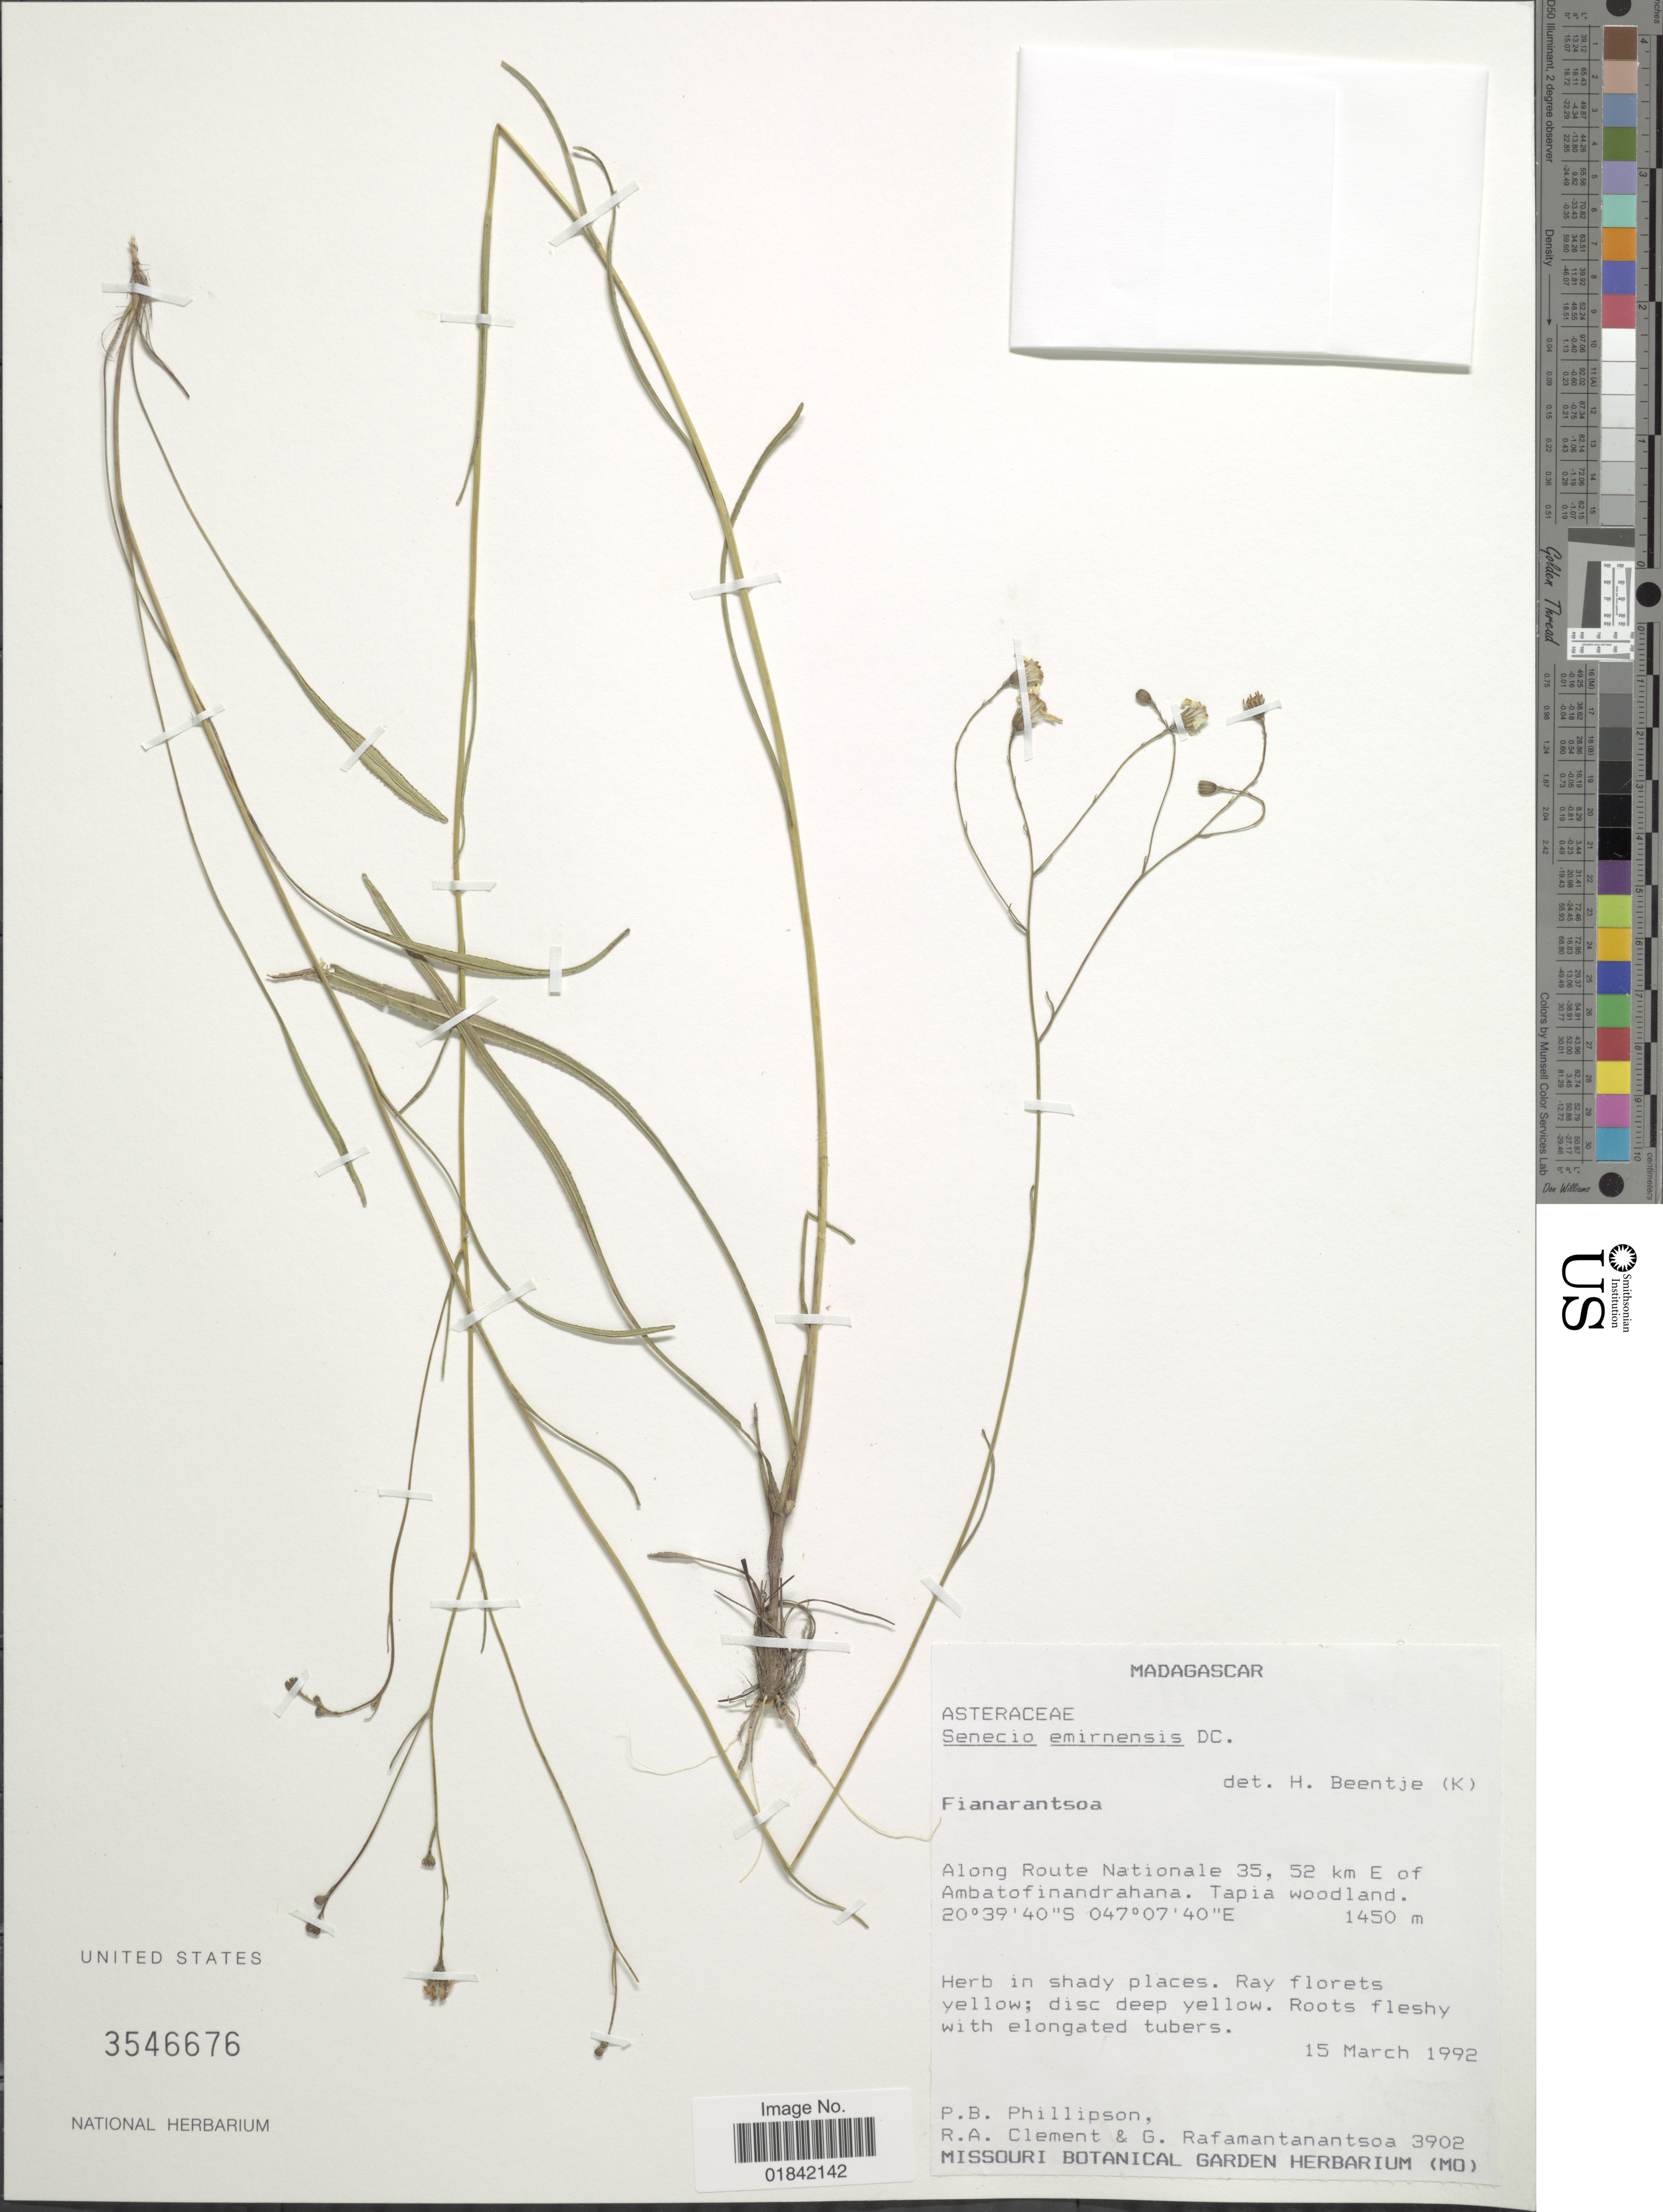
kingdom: Plantae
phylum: Tracheophyta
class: Magnoliopsida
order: Asterales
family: Asteraceae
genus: Senecio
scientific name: Senecio emirnensis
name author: DC.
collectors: P. B. Phillipson, R. A.Clement & G. Rafamantanantsoa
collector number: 3902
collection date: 1992-03-15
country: Madagascar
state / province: Amoron'i Mania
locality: Along Route Nationale 35, 52 km E of Ambatofinandrahana, Tapia woodland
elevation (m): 1450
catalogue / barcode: US 3546676